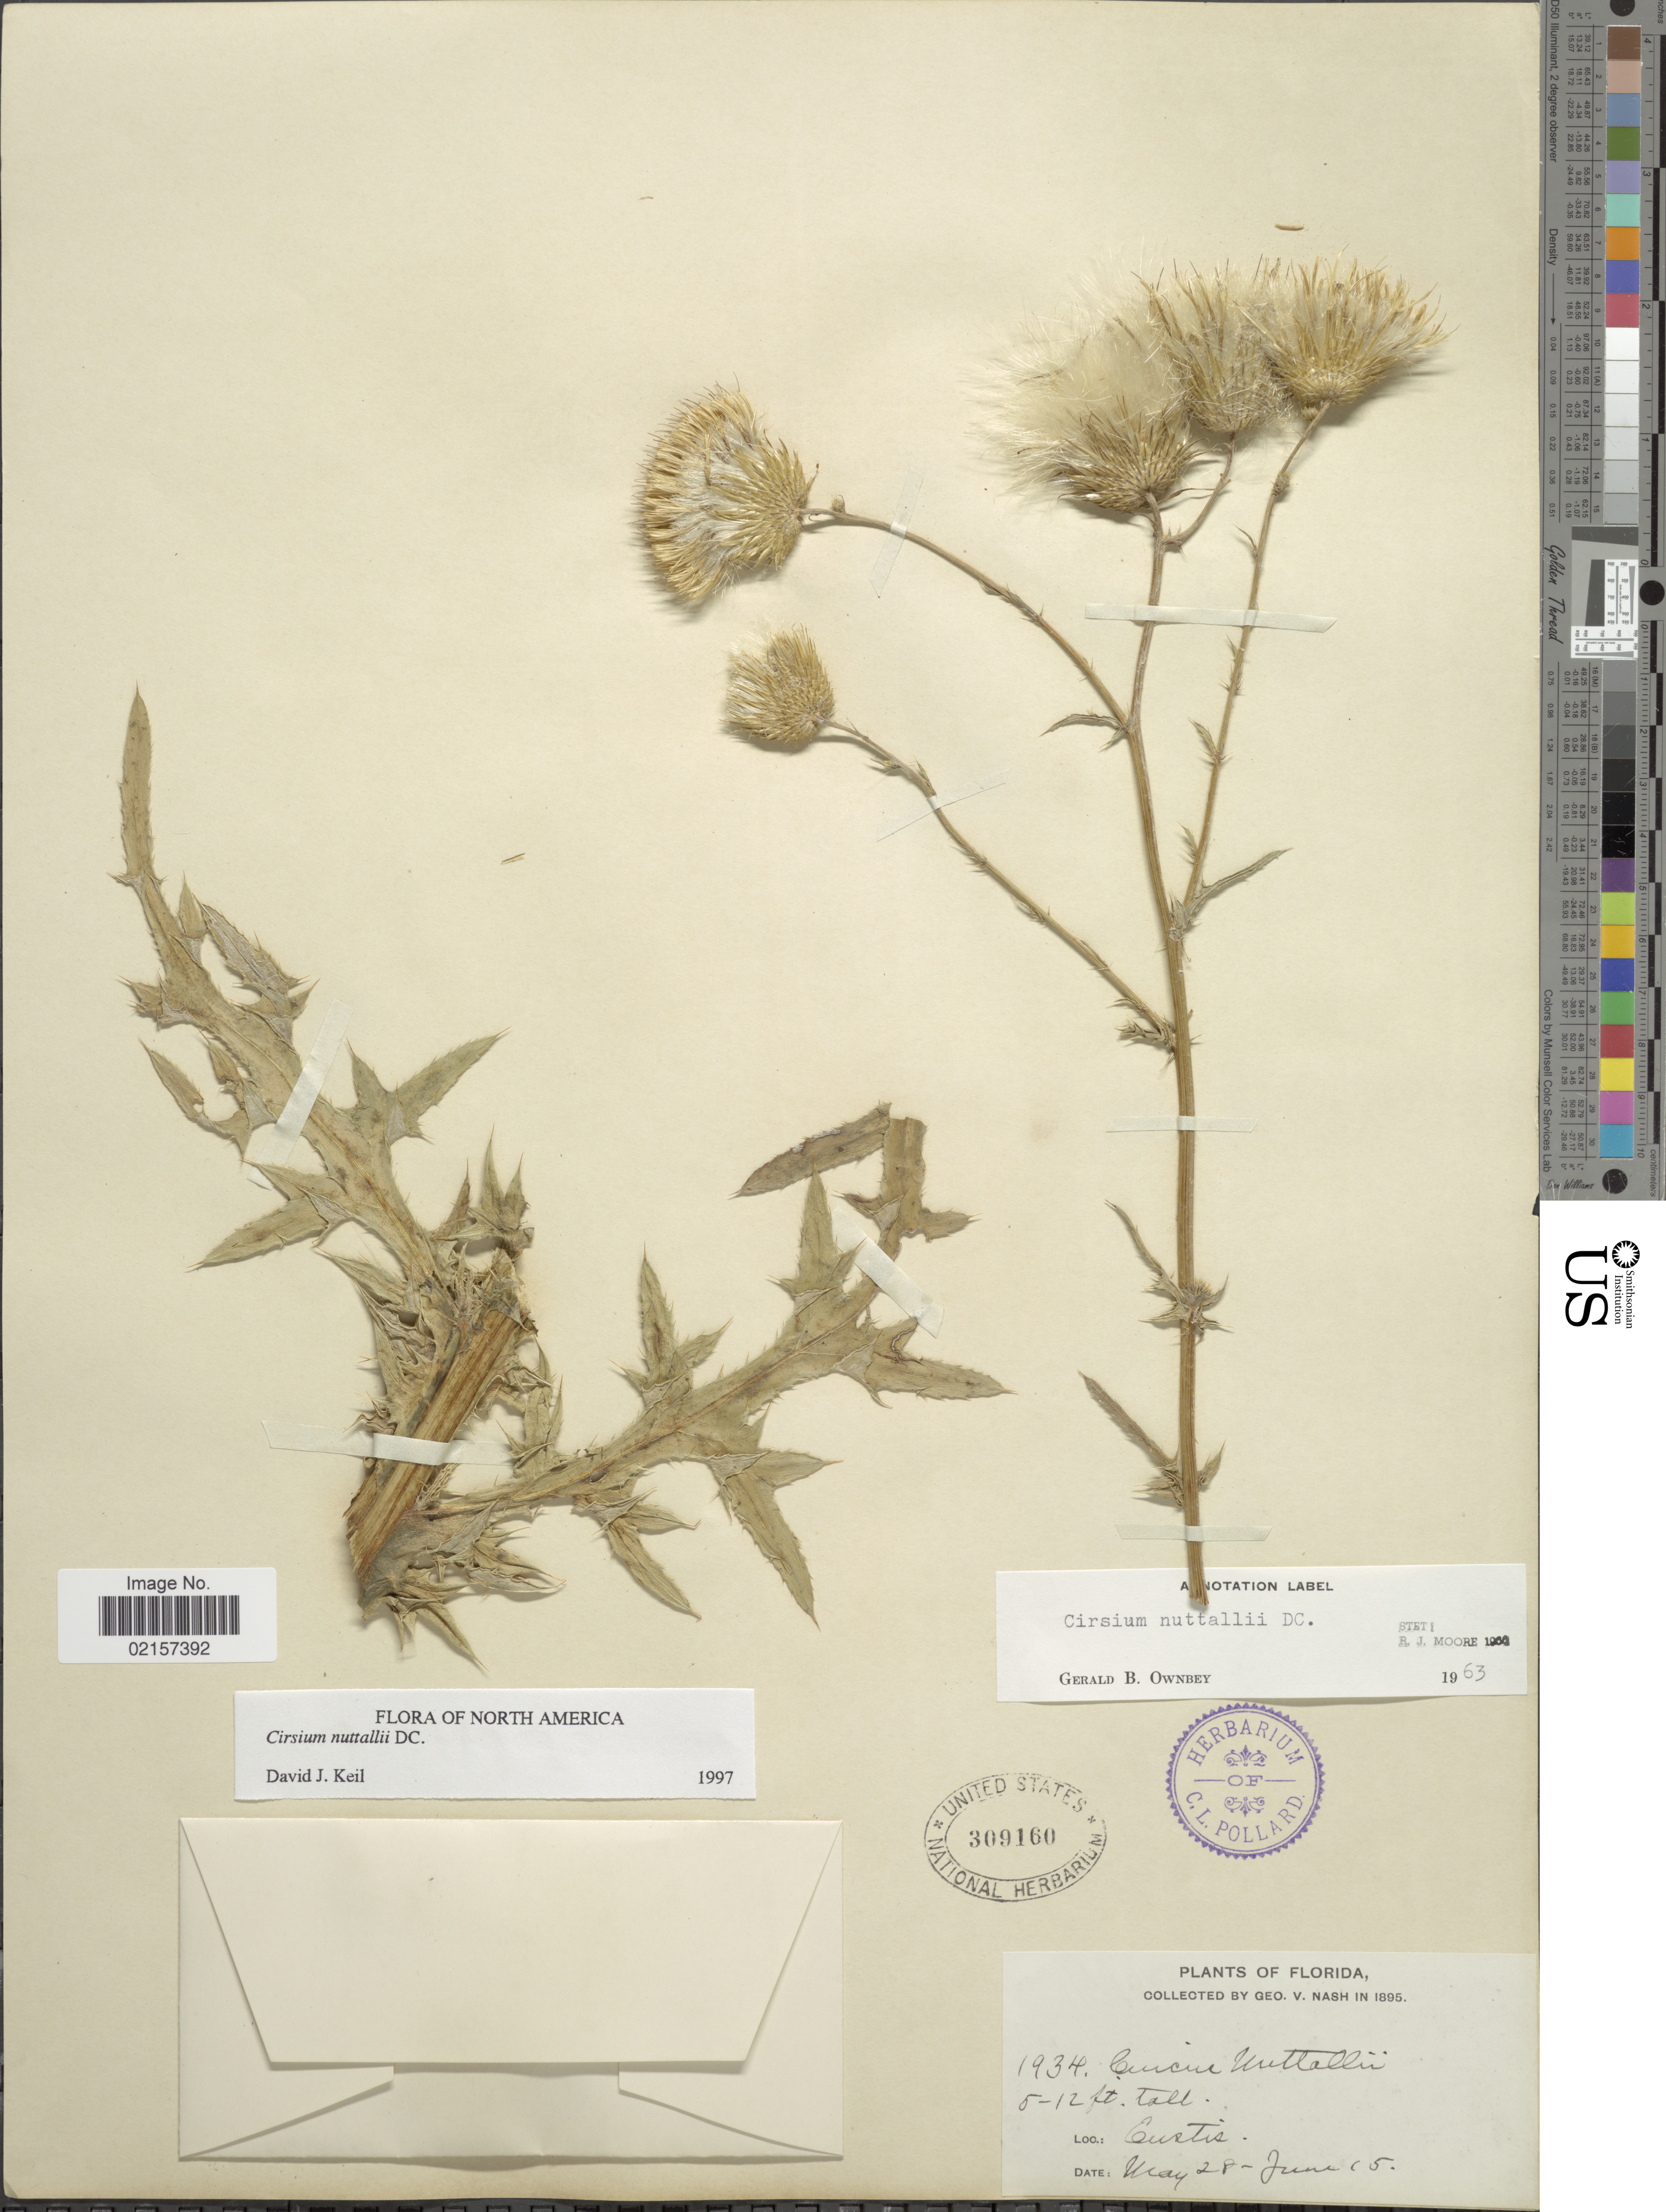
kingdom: Plantae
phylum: Tracheophyta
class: Magnoliopsida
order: Asterales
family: Asteraceae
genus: Cirsium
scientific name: Cirsium nuttali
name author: DC.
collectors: G. V. Nash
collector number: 1934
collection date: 1895-05-28/1895-06-15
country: United States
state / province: Florida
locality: Eustis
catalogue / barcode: US 309160